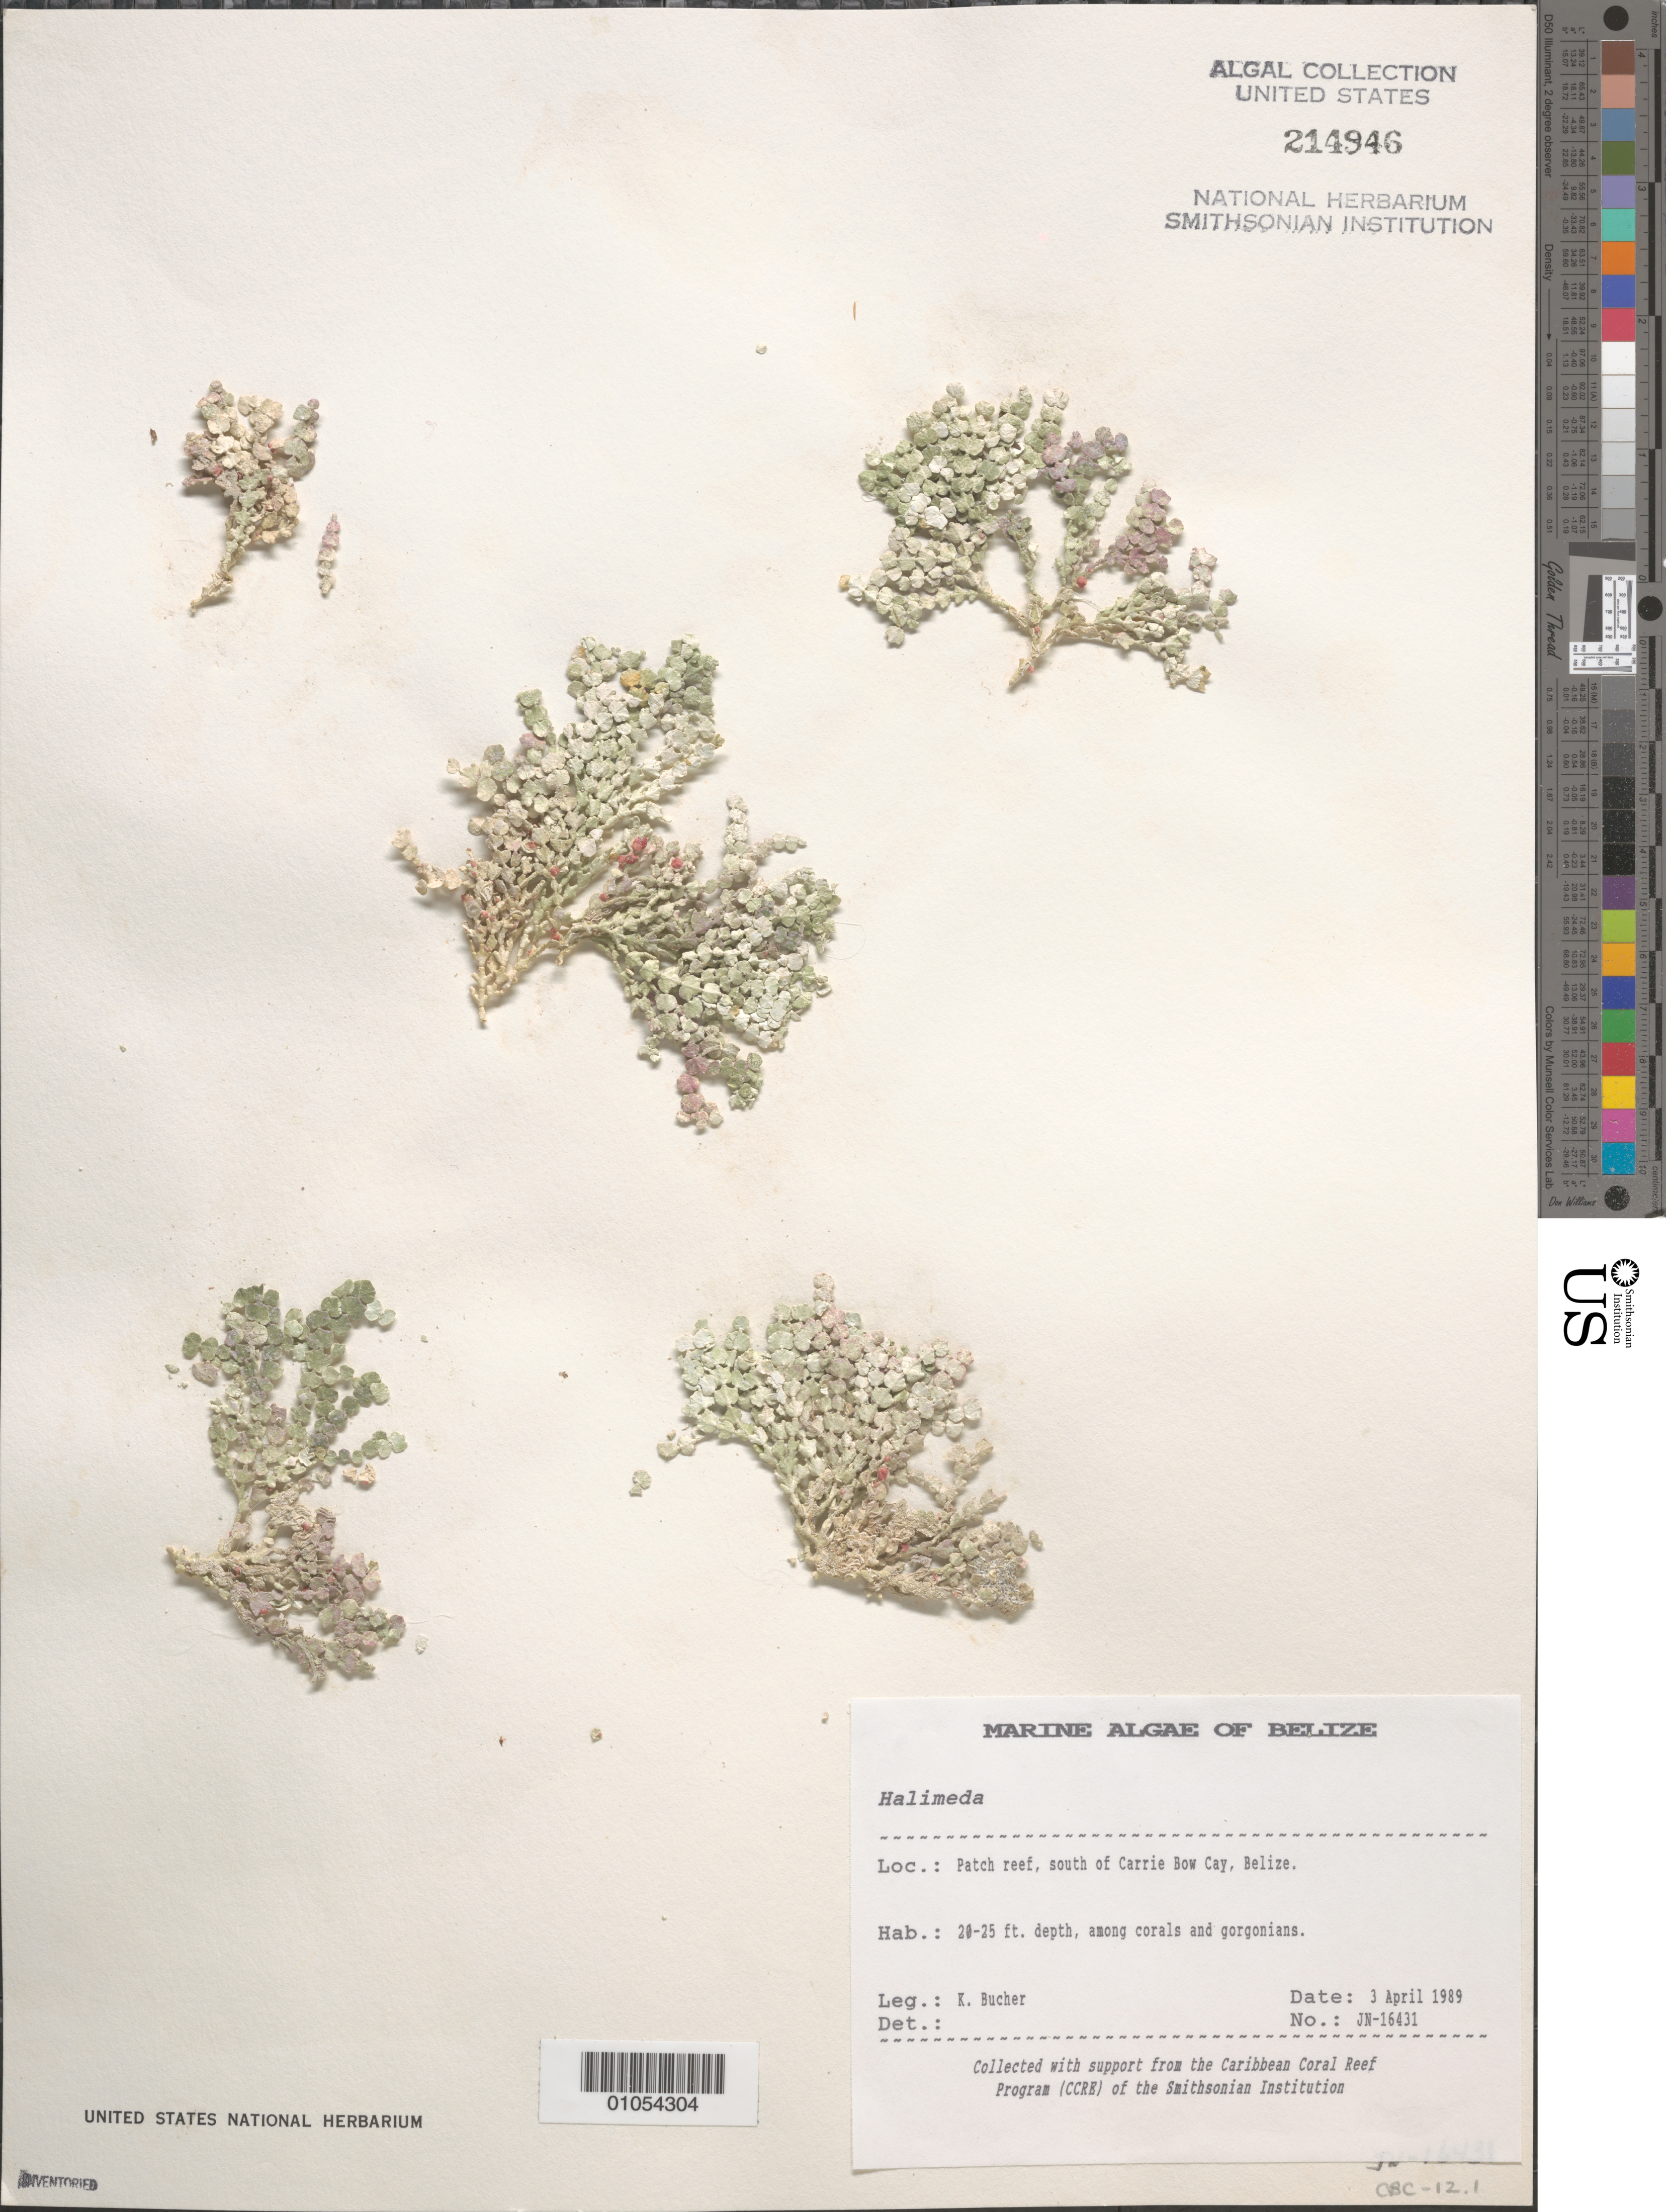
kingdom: Plantae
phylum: Chlorophyta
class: Ulvophyceae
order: Bryopsidales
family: Halimedaceae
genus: Halimeda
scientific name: Halimeda sp.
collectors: K. E. Bucher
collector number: JN-16431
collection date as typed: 03 Apr 1989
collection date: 1989-04-03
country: Belize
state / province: Stann Creek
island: Carrie Bow Cay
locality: Patch reef, south of Carrie Bow Cay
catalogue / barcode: US 214946